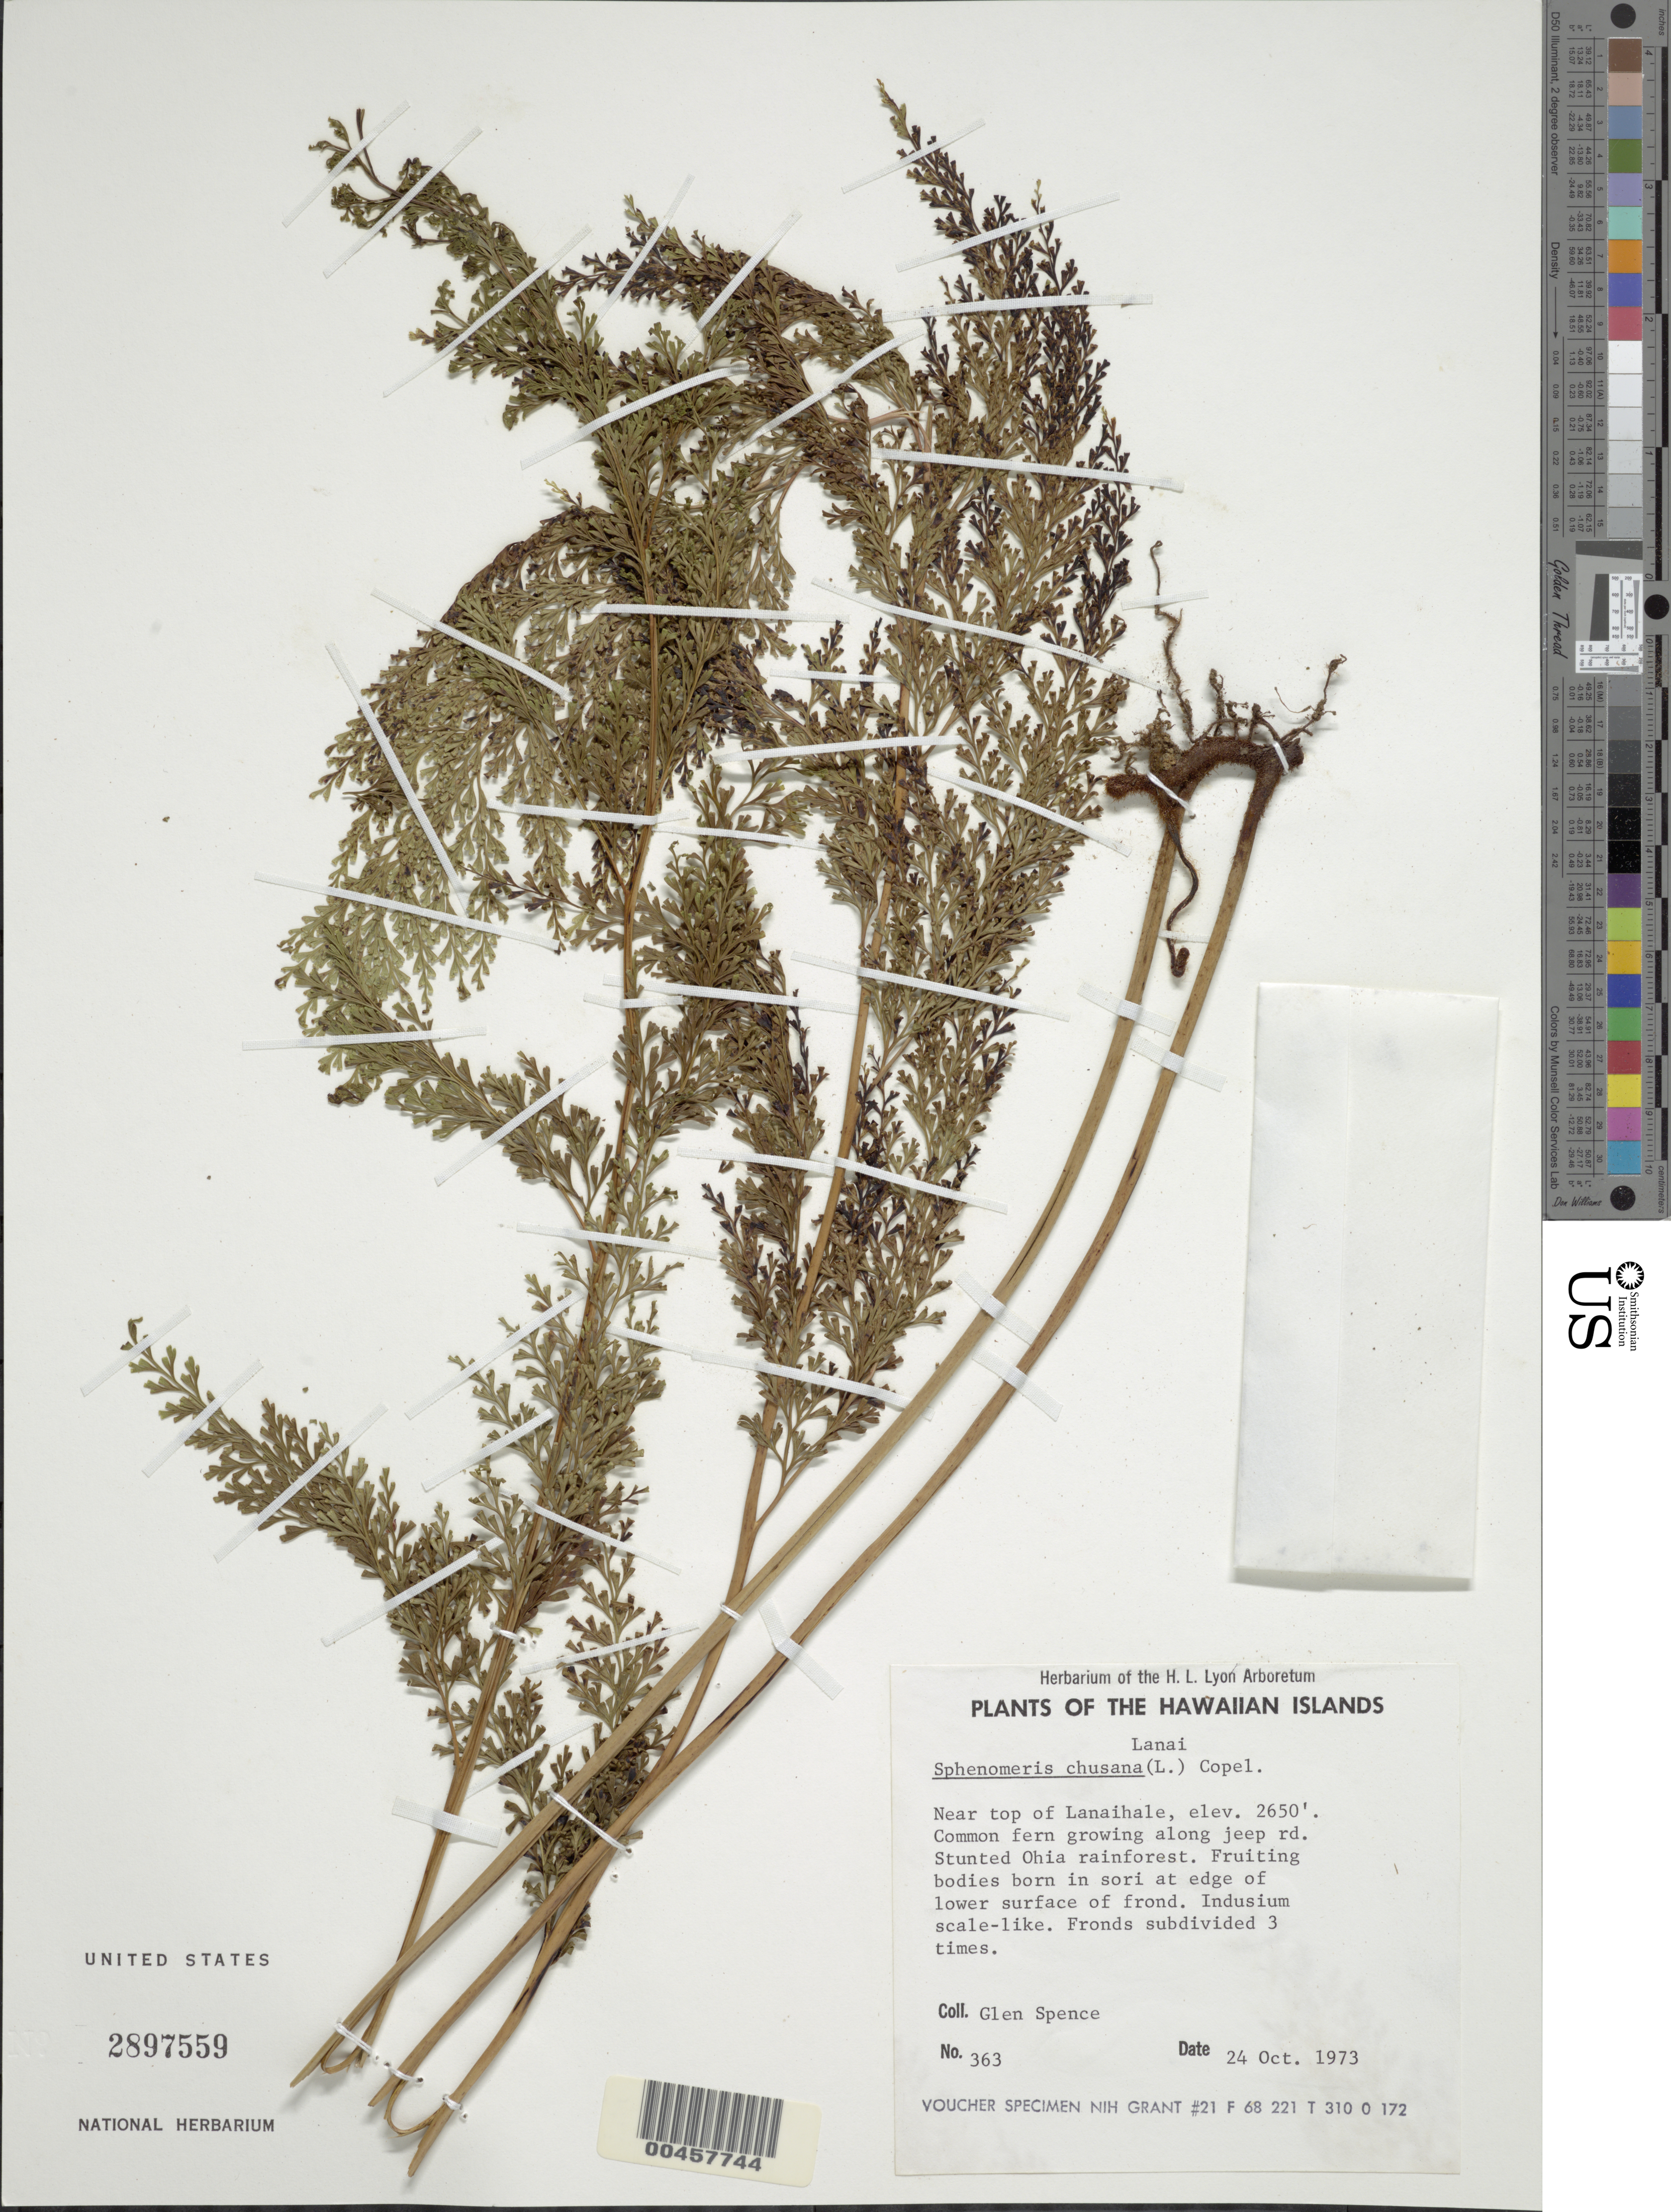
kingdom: Plantae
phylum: Tracheophyta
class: Polypodiopsida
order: Polypodiales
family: Lindsaeaceae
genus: Sphenomeris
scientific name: Sphenomeris chinensis var. chinensis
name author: (L.) Maxon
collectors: G. Spence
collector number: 363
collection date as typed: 24 Oct 1973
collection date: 1973-10-24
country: United States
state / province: Hawaii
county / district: Maui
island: Lana'i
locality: Near top of Lanaihale, along jeep road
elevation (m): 808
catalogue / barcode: US 2897559